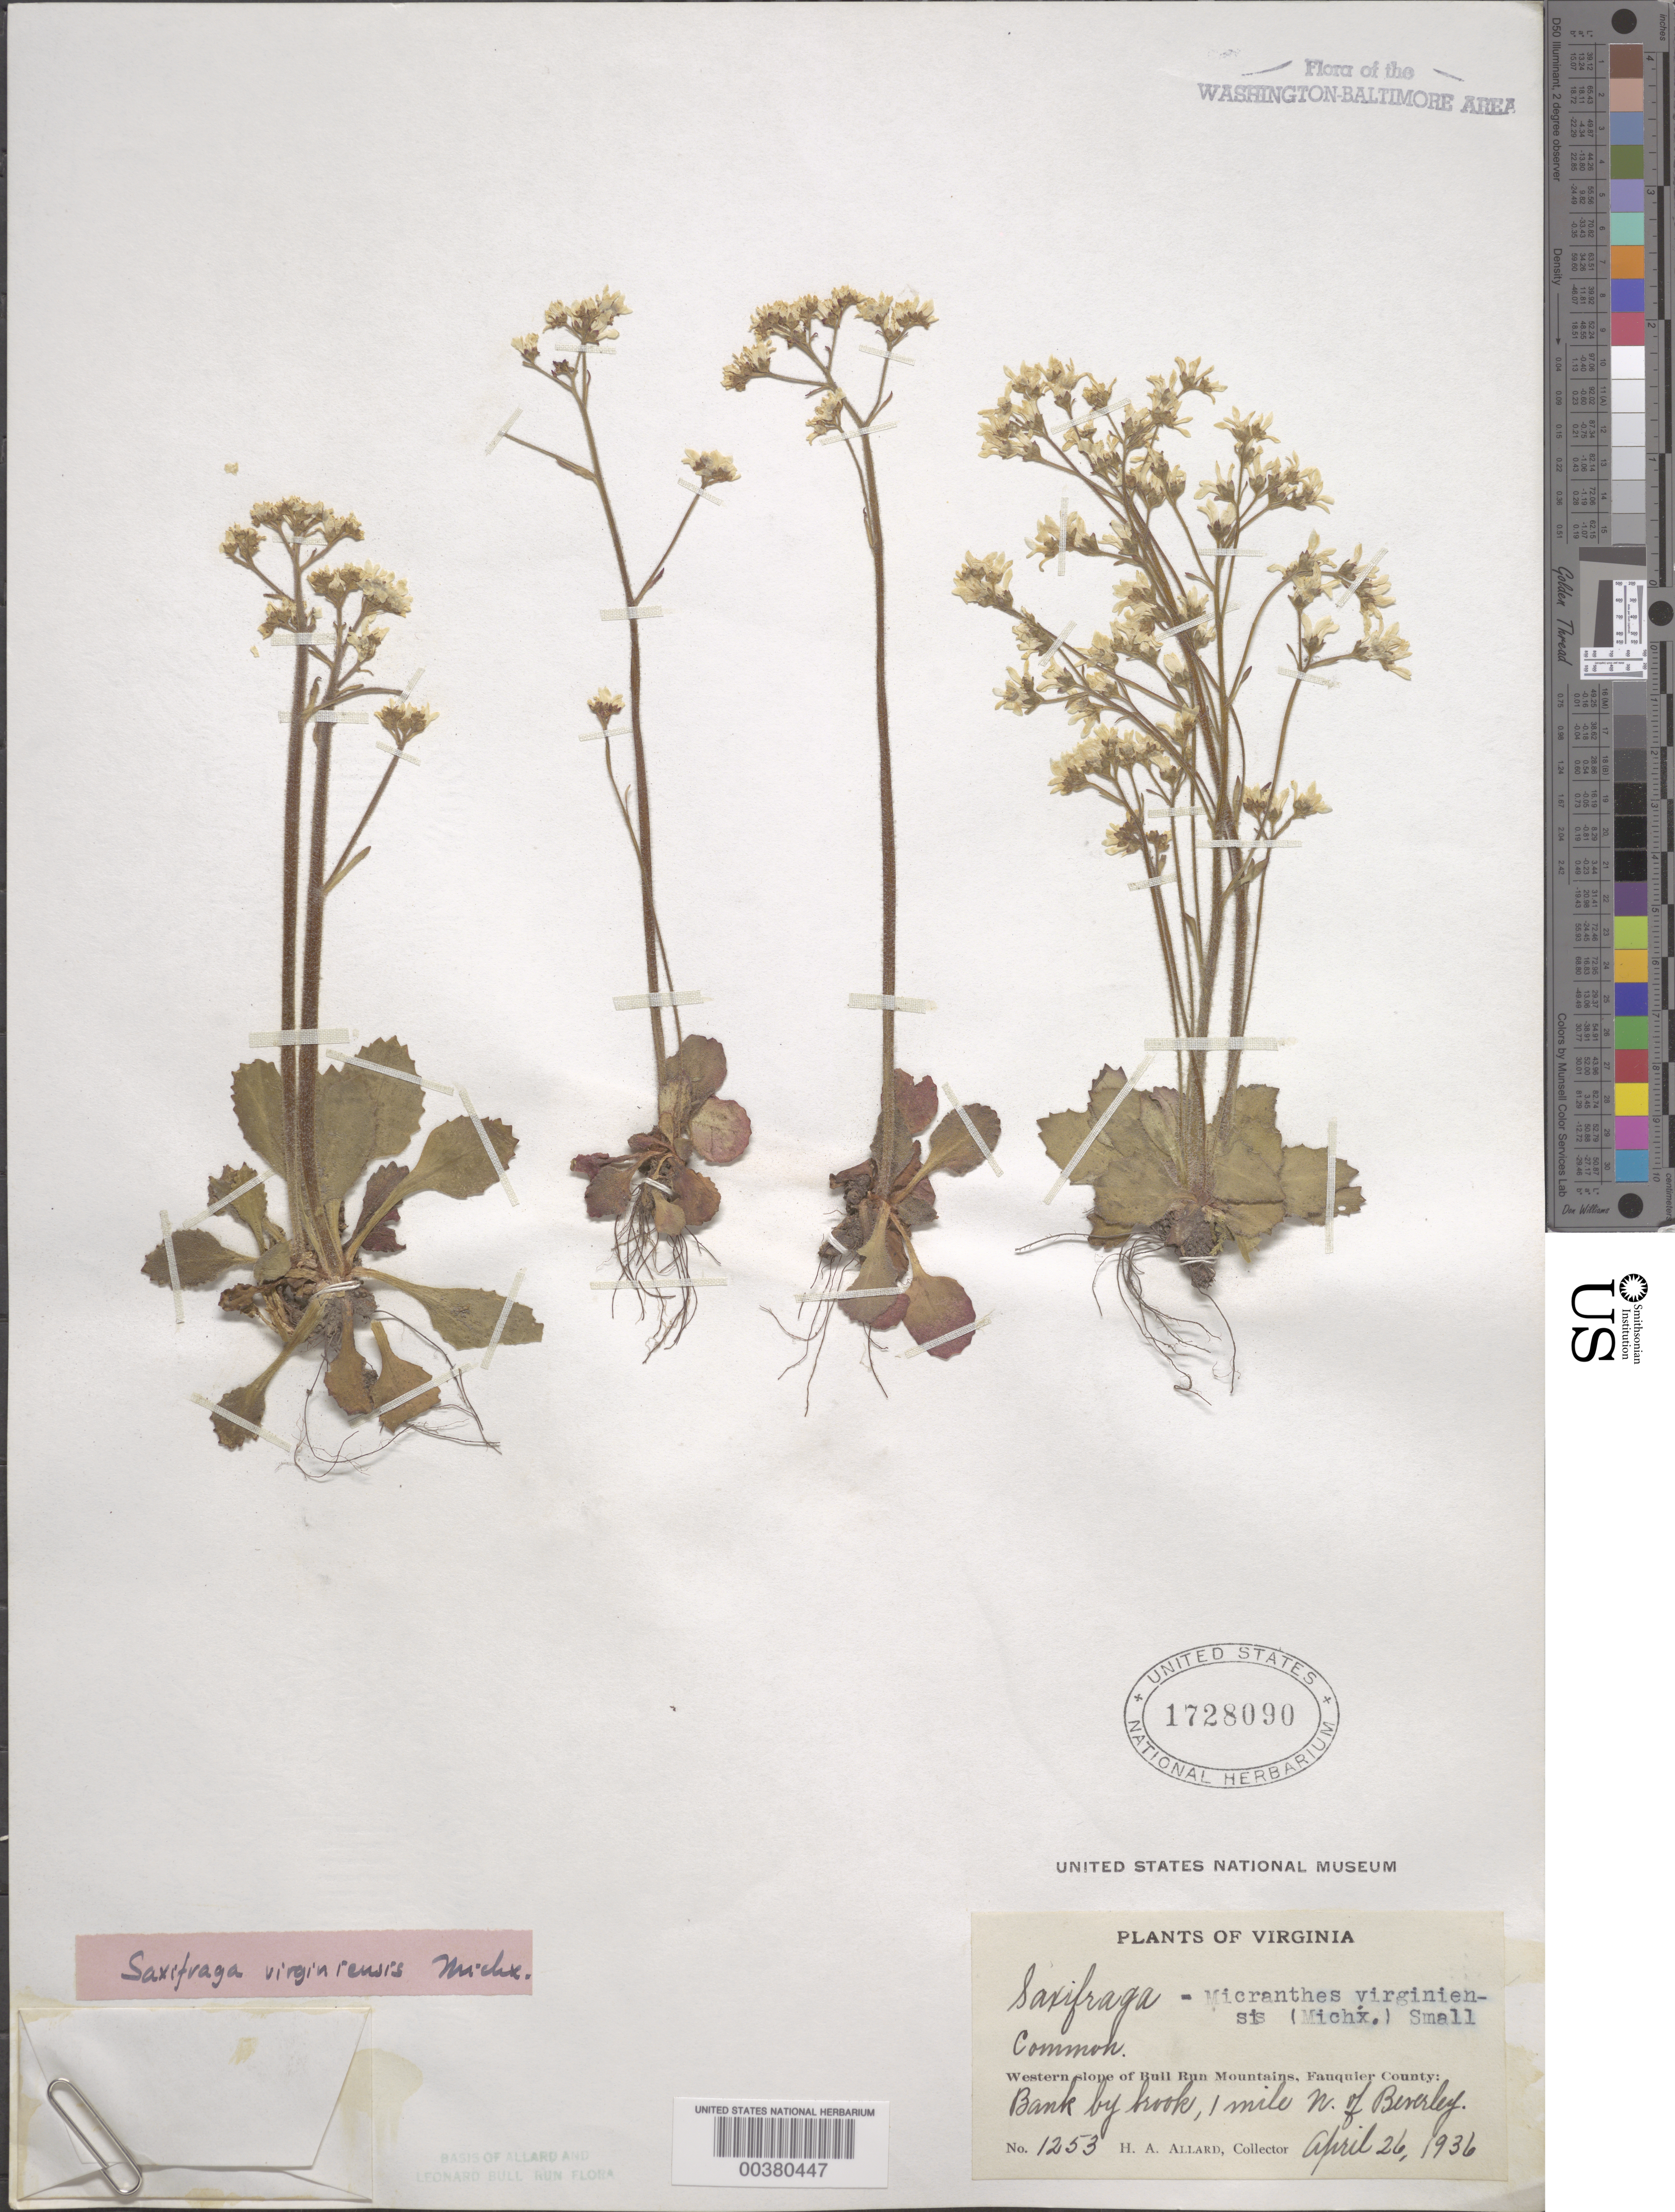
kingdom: Plantae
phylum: Tracheophyta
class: Magnoliopsida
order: Saxifragales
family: Saxifragaceae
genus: Micranthes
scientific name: Micranthes virginiensis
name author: (Michx.) Small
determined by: Strong, Mark T., (BOT), Smithsonian Institution - National Museum of Natural History (UNITED STATES)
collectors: H. A. Allard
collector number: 1253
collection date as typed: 26 Apr 1936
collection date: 1936-04-26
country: United States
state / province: Virginia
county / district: Fauquier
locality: Western Slope of Bull Run Mountains, North of Beverley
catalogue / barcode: US 1728090